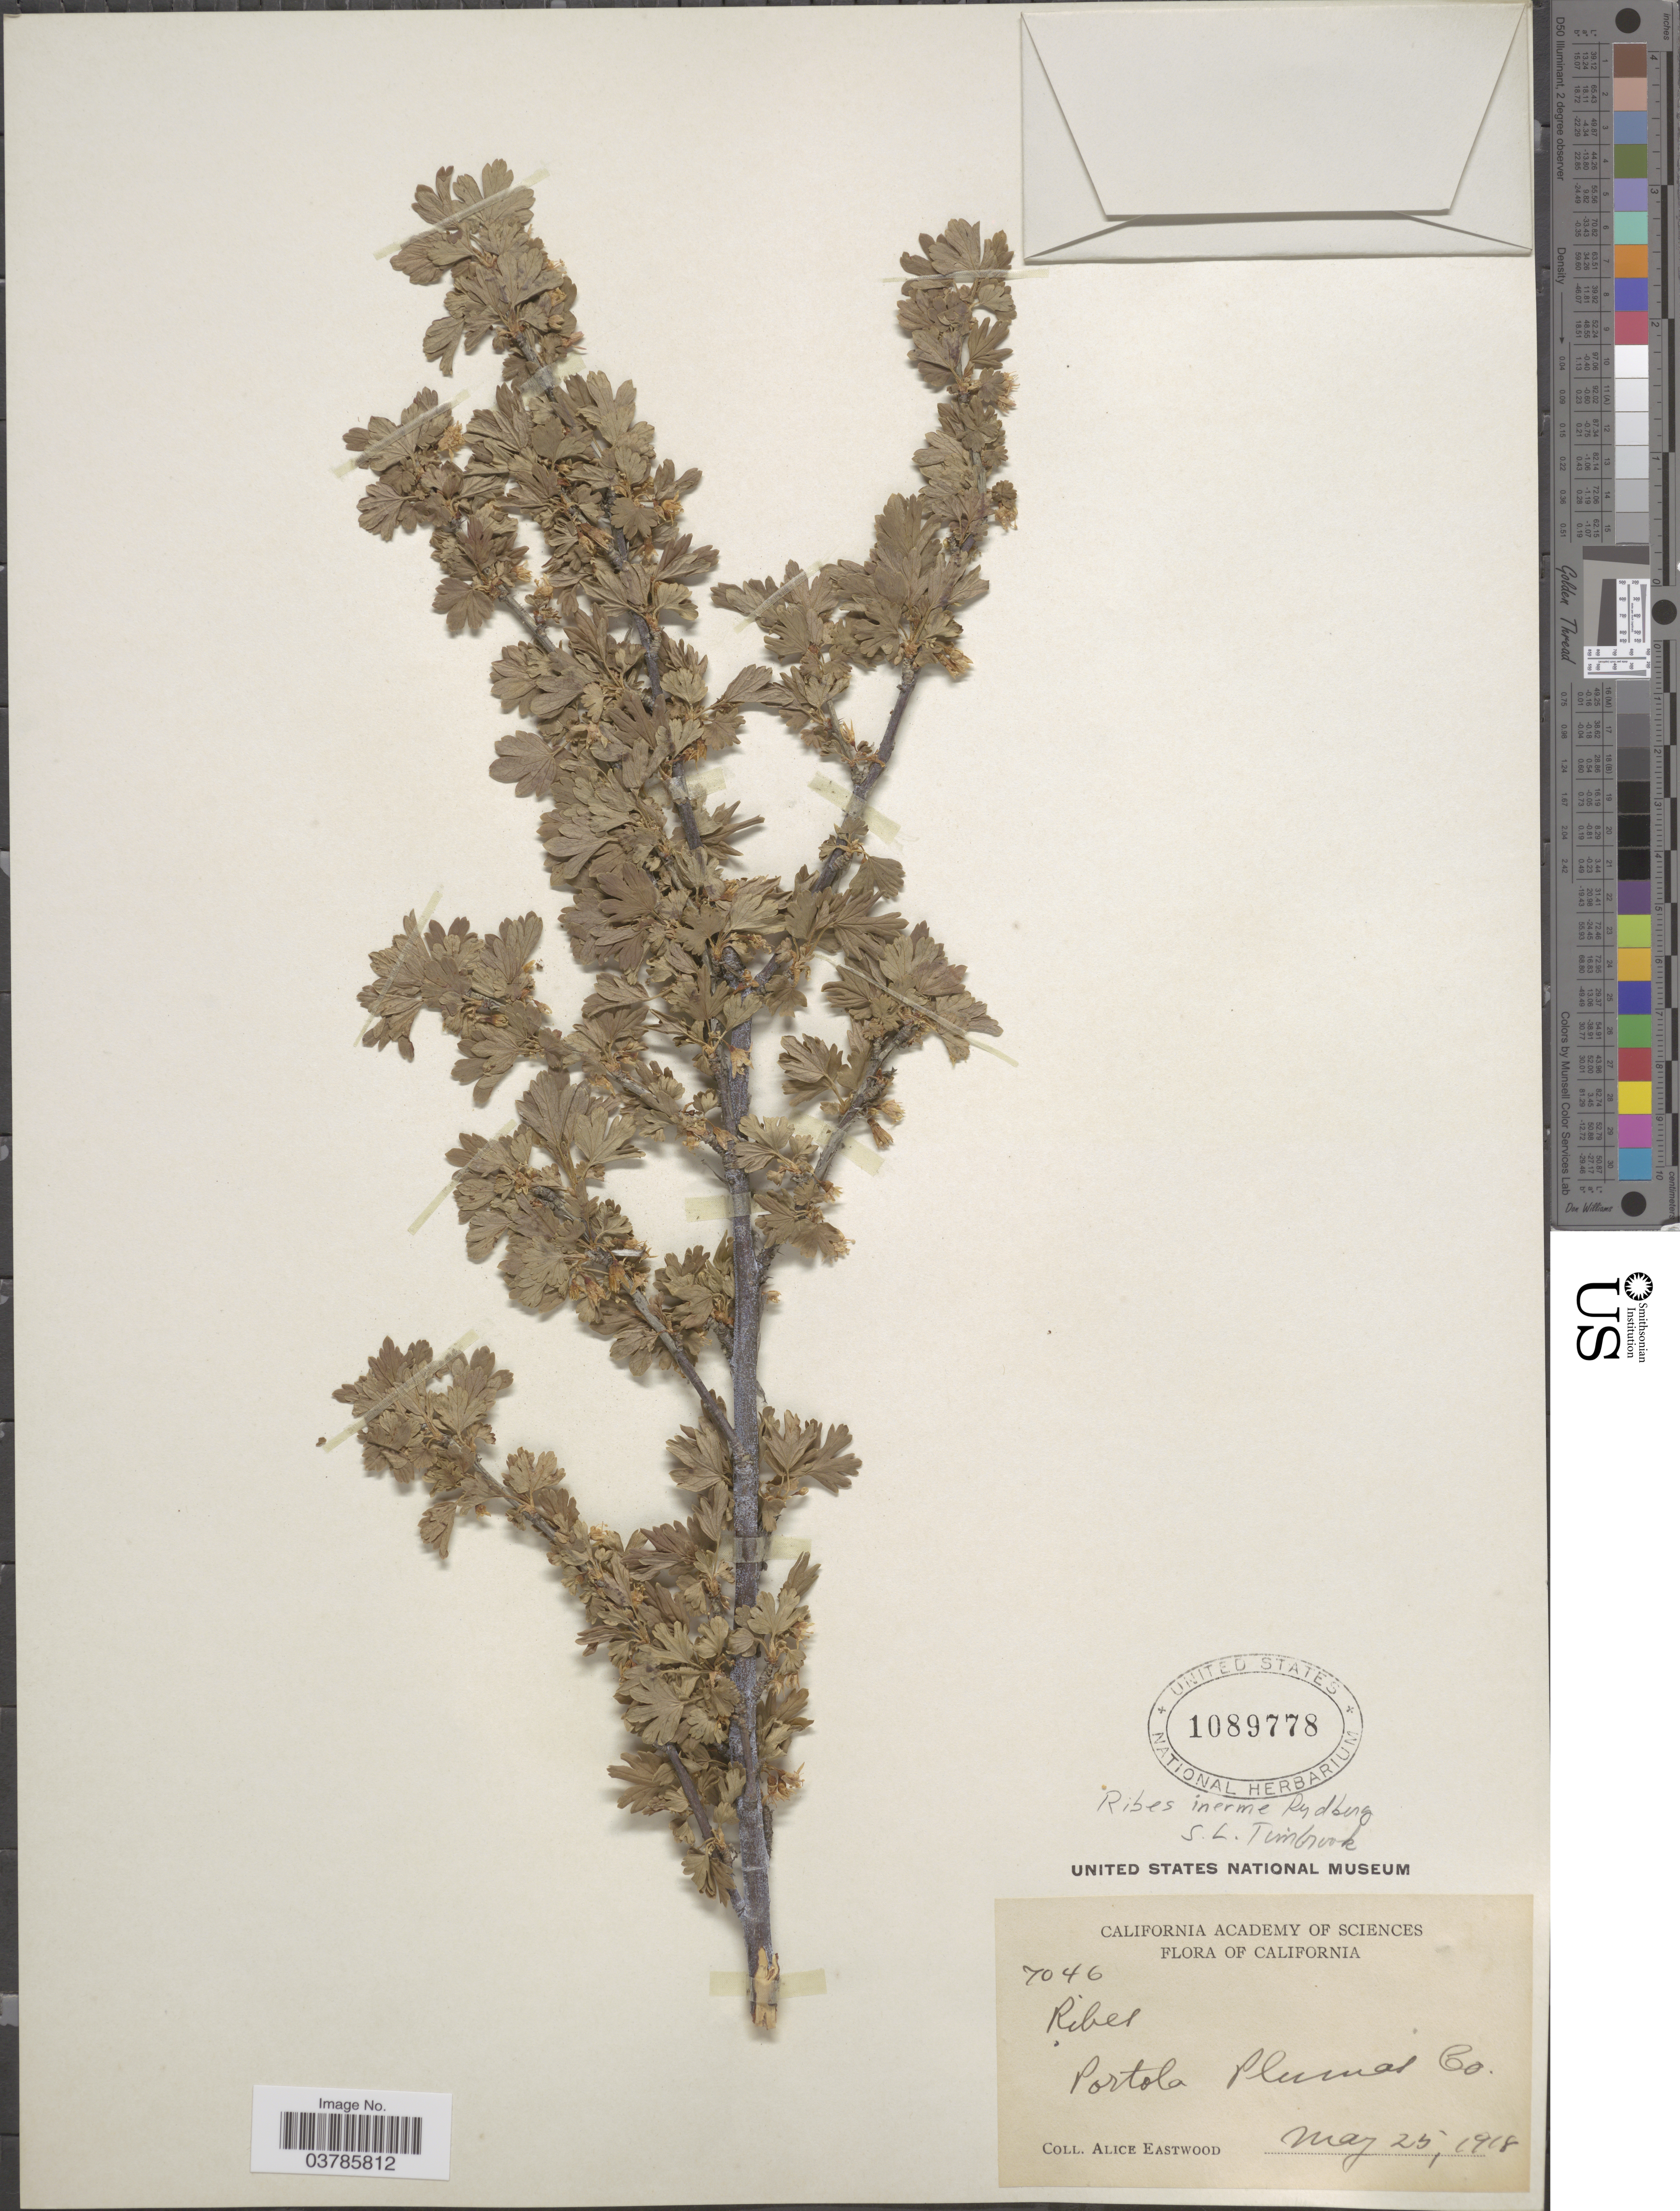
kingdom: Plantae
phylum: Tracheophyta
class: Magnoliopsida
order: Saxifragales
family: Grossulariaceae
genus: Ribes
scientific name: Ribes inerme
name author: Rydb.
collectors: A. Eastwood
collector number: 7046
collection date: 1918-05-25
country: United States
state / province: California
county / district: Plumas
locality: Portola Plumas Co.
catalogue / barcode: US 1089778